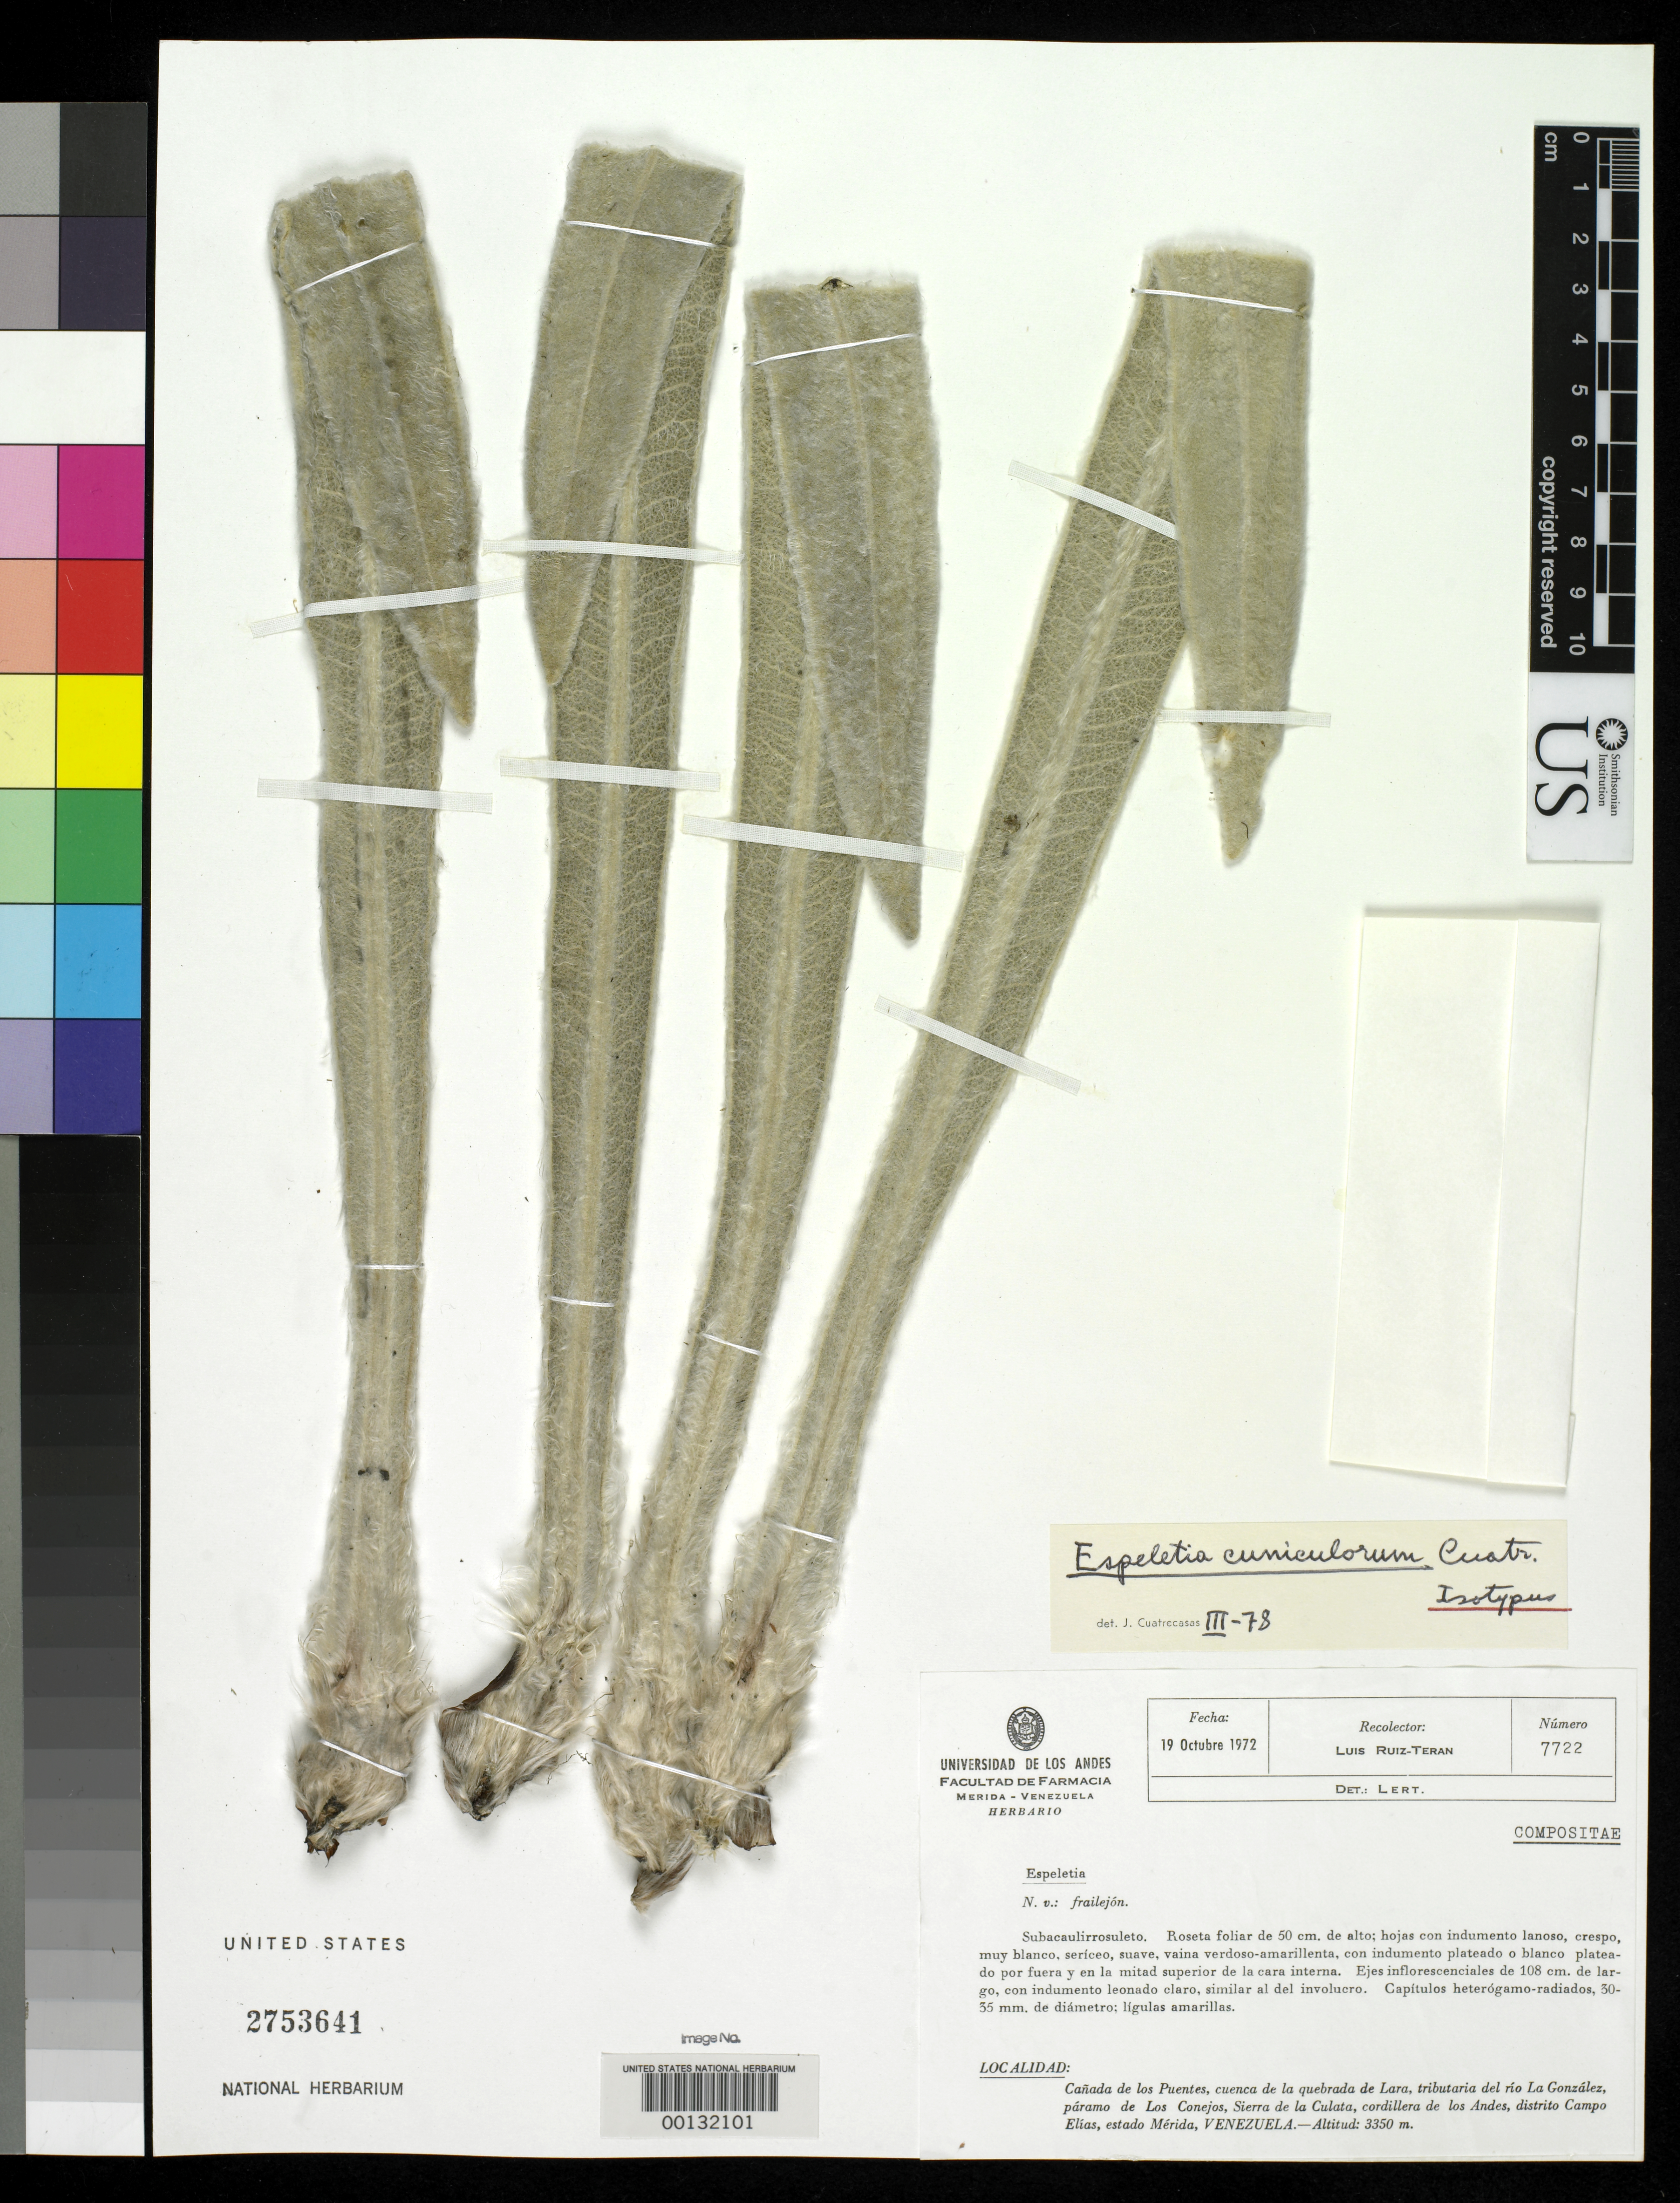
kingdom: Plantae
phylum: Tracheophyta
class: Magnoliopsida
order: Asterales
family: Asteraceae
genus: Espeletia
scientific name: Espeletia cuniculorum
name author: Cuatrec.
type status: Isotype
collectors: L. E. Ruíz-Terán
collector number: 7722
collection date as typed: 19 Oct 1972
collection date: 1972-10-19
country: Venezuela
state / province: Mérida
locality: Sierra de La Culata, Páramo de Los Conejos en Canada de Los Puentes.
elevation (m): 3350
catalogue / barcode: US 2753641